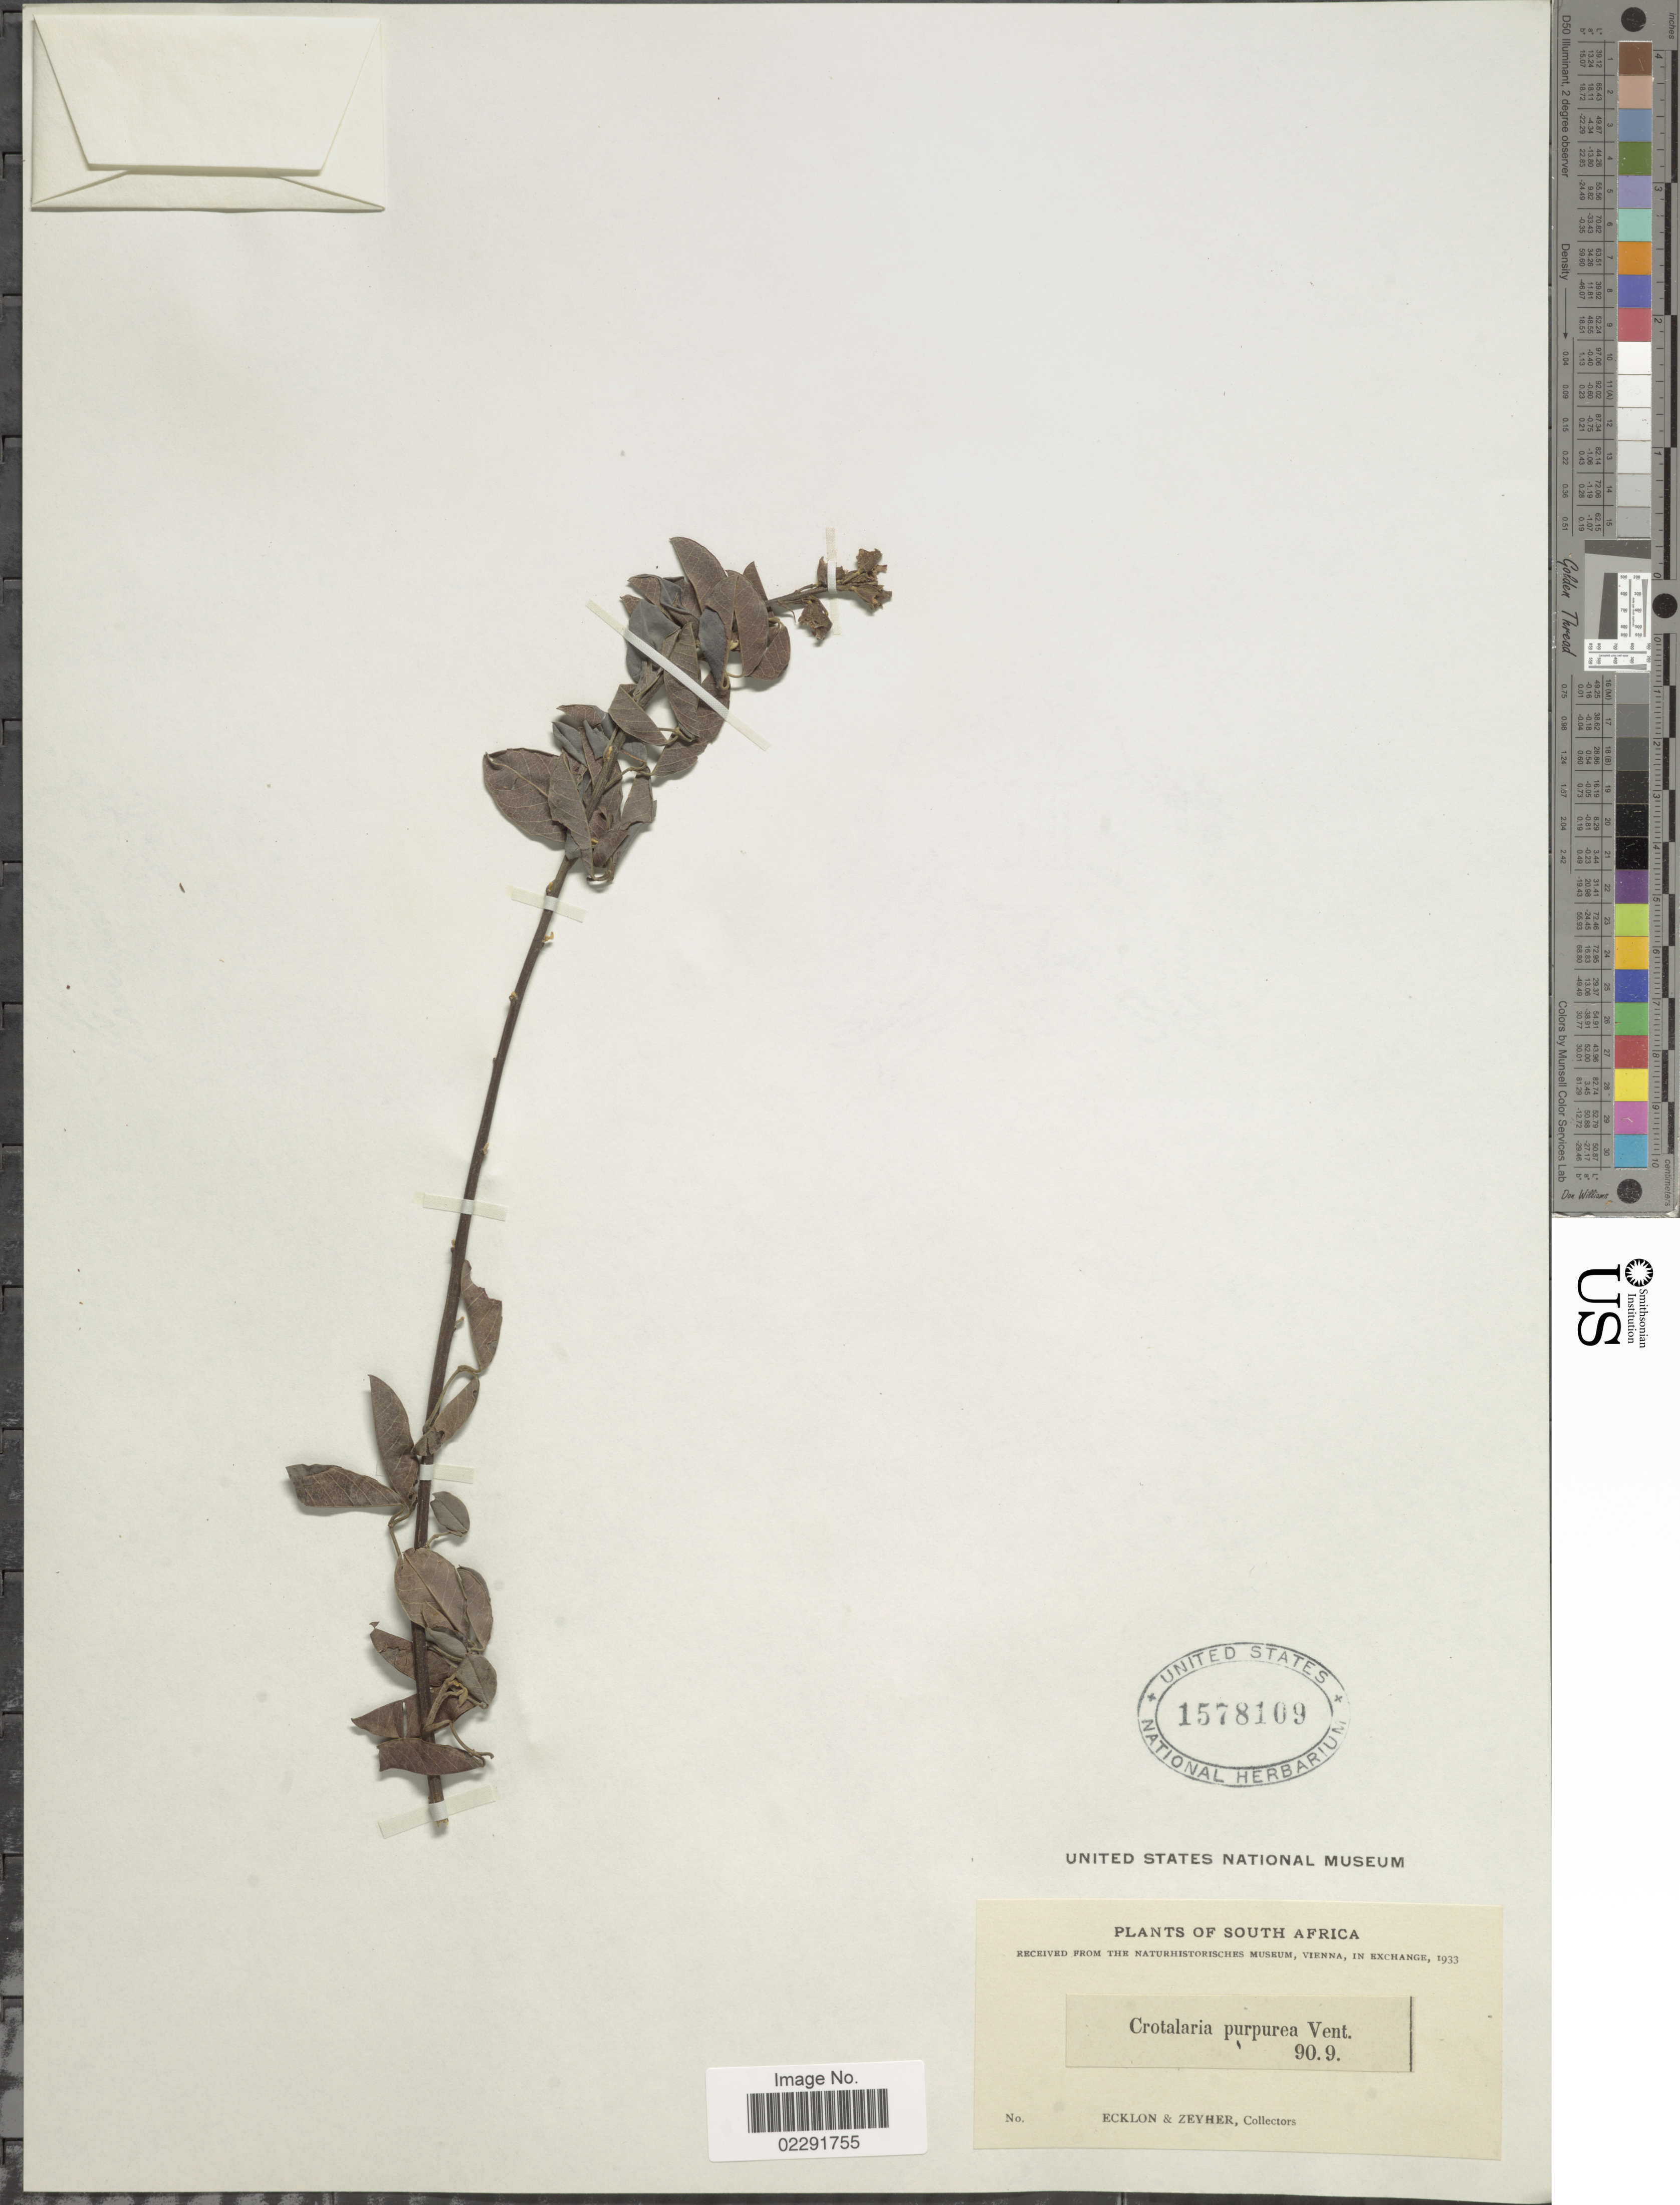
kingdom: Plantae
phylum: Tracheophyta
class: Magnoliopsida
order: Fabales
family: Fabaceae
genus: Hypocalyptus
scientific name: Hypocalyptus coluteoides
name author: (Lam.) R. Dahlgren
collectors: -. Ecklon & -. Zeyher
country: South Africa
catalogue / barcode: US 1578109